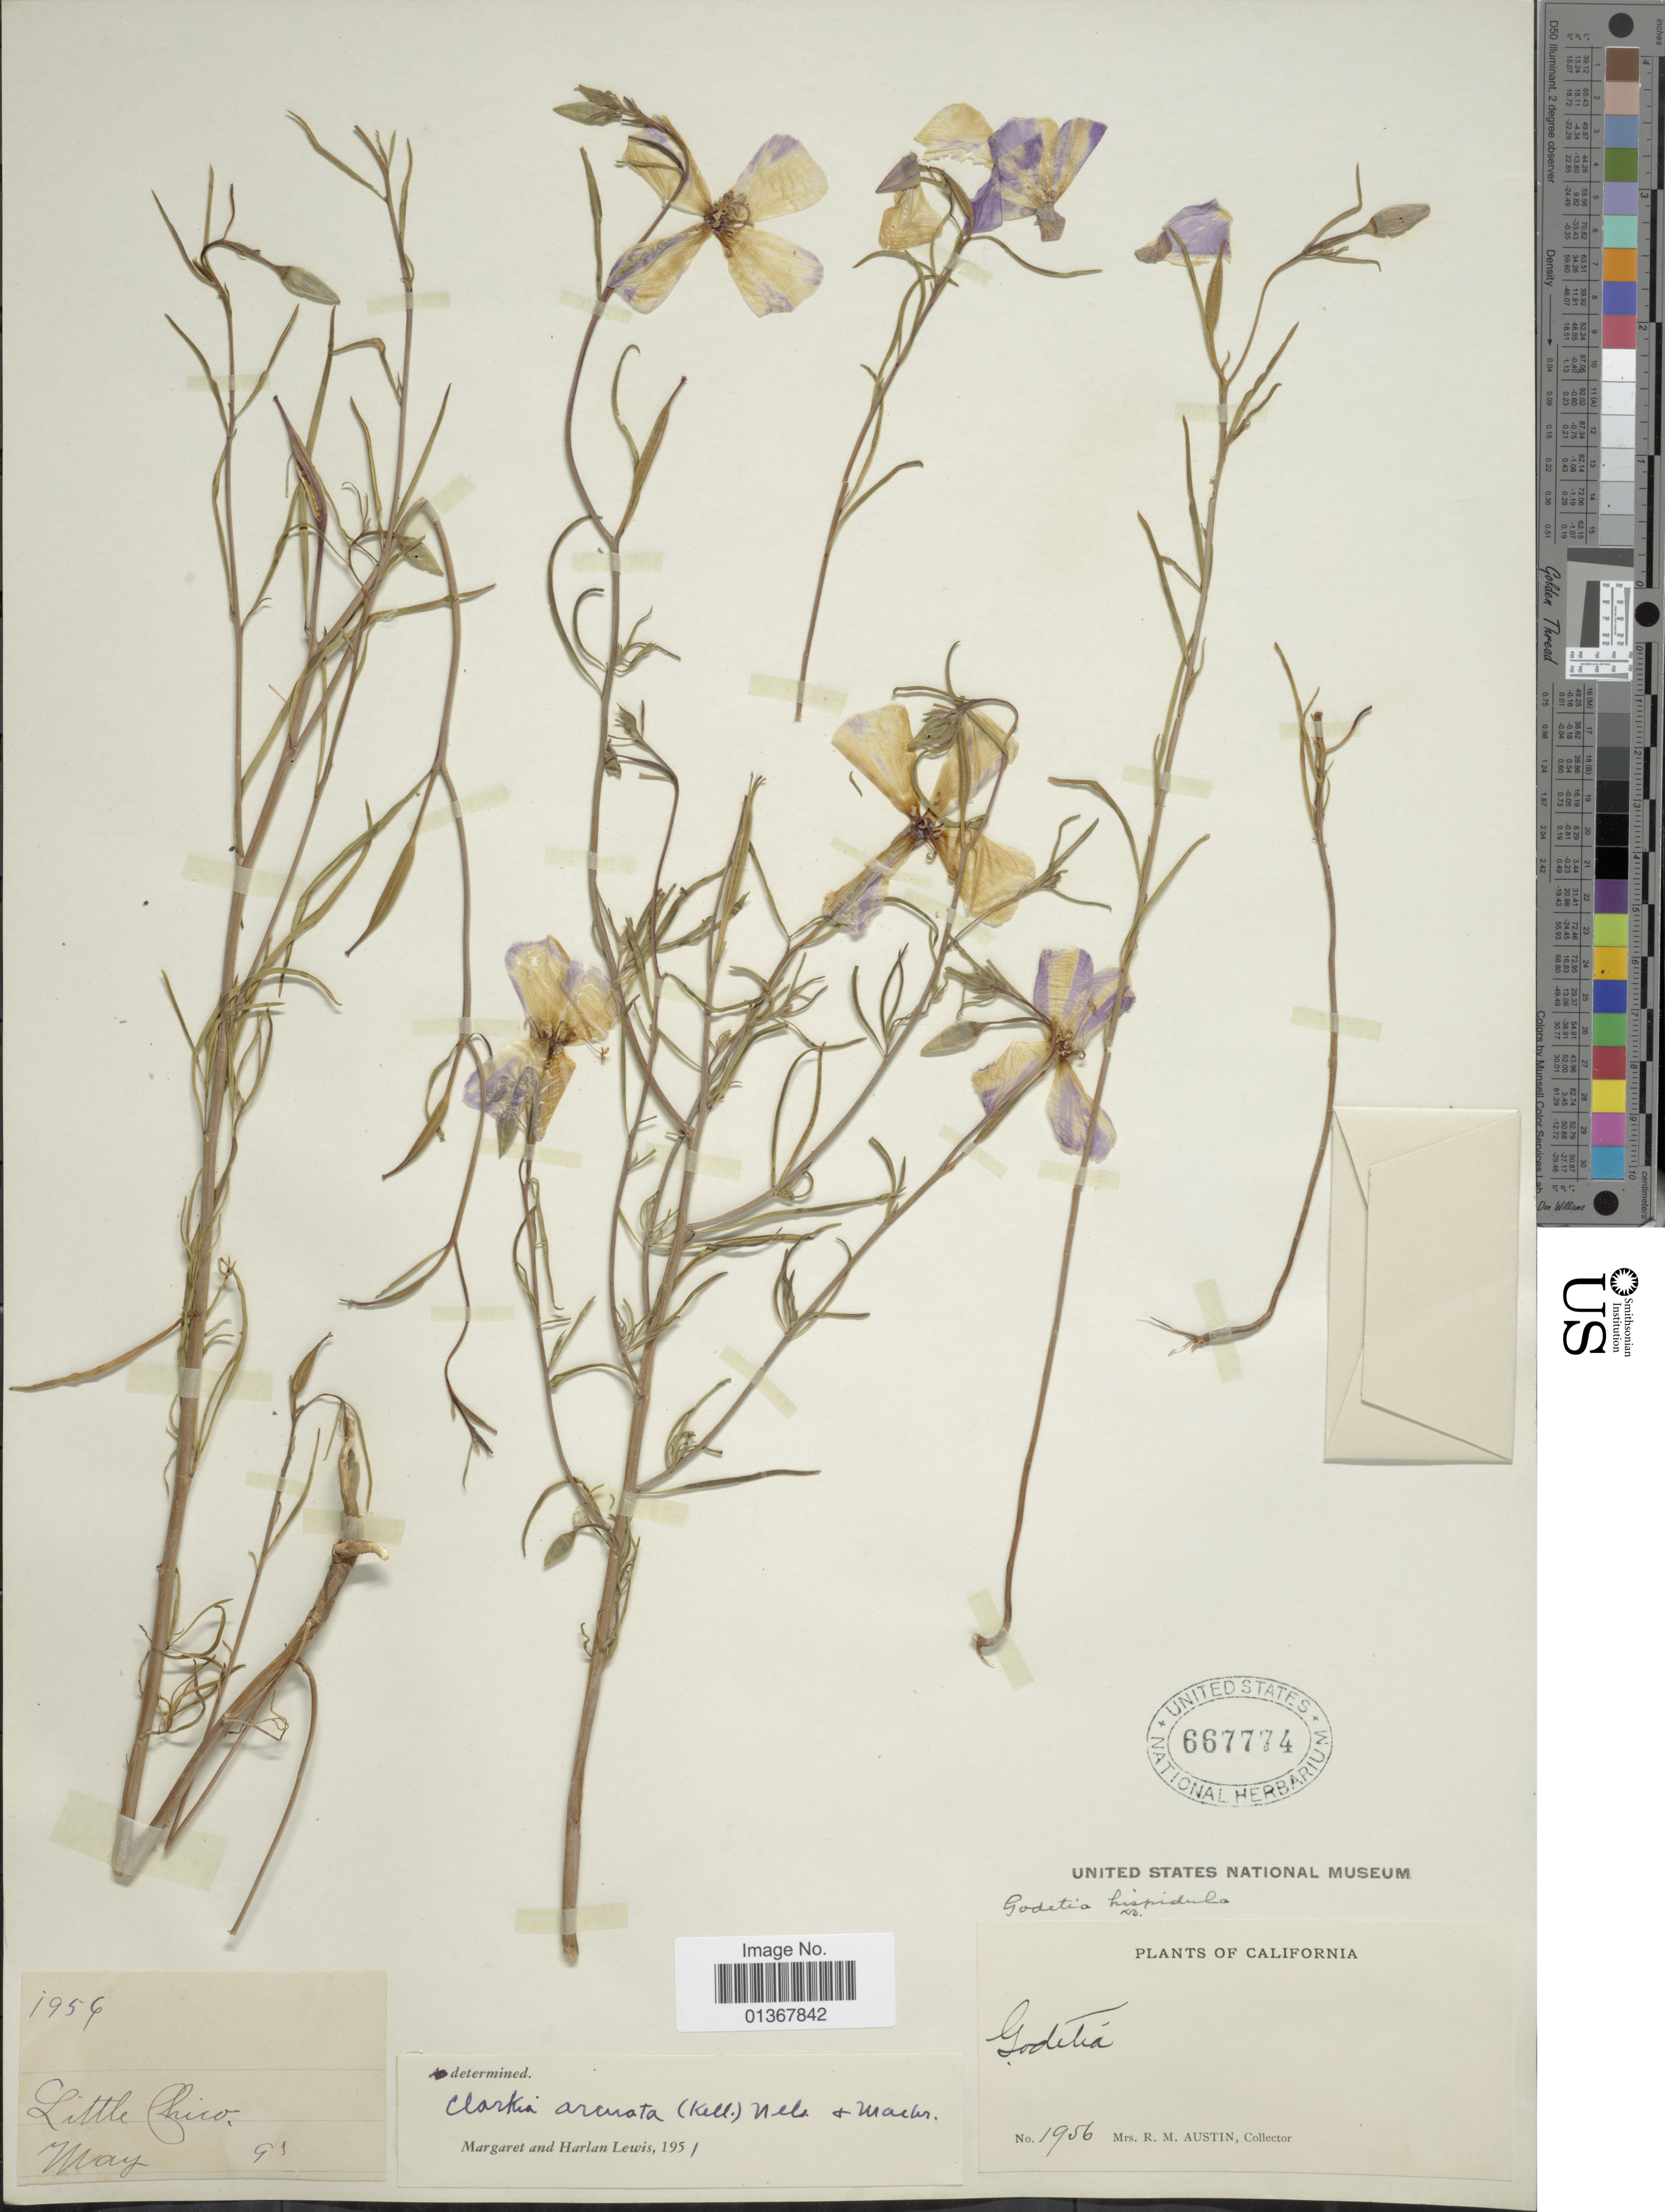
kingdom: Plantae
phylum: Tracheophyta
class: Magnoliopsida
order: Myrtales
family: Onagraceae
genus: Clarkia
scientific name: Clarkia arcuata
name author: (Kellogg) A. Nelson & J.F. Macbr.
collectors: R. Austin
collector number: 1956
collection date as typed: Transcribed d/m/y: /5/91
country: United States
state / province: California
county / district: Butte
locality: Little Chico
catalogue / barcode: US 667774